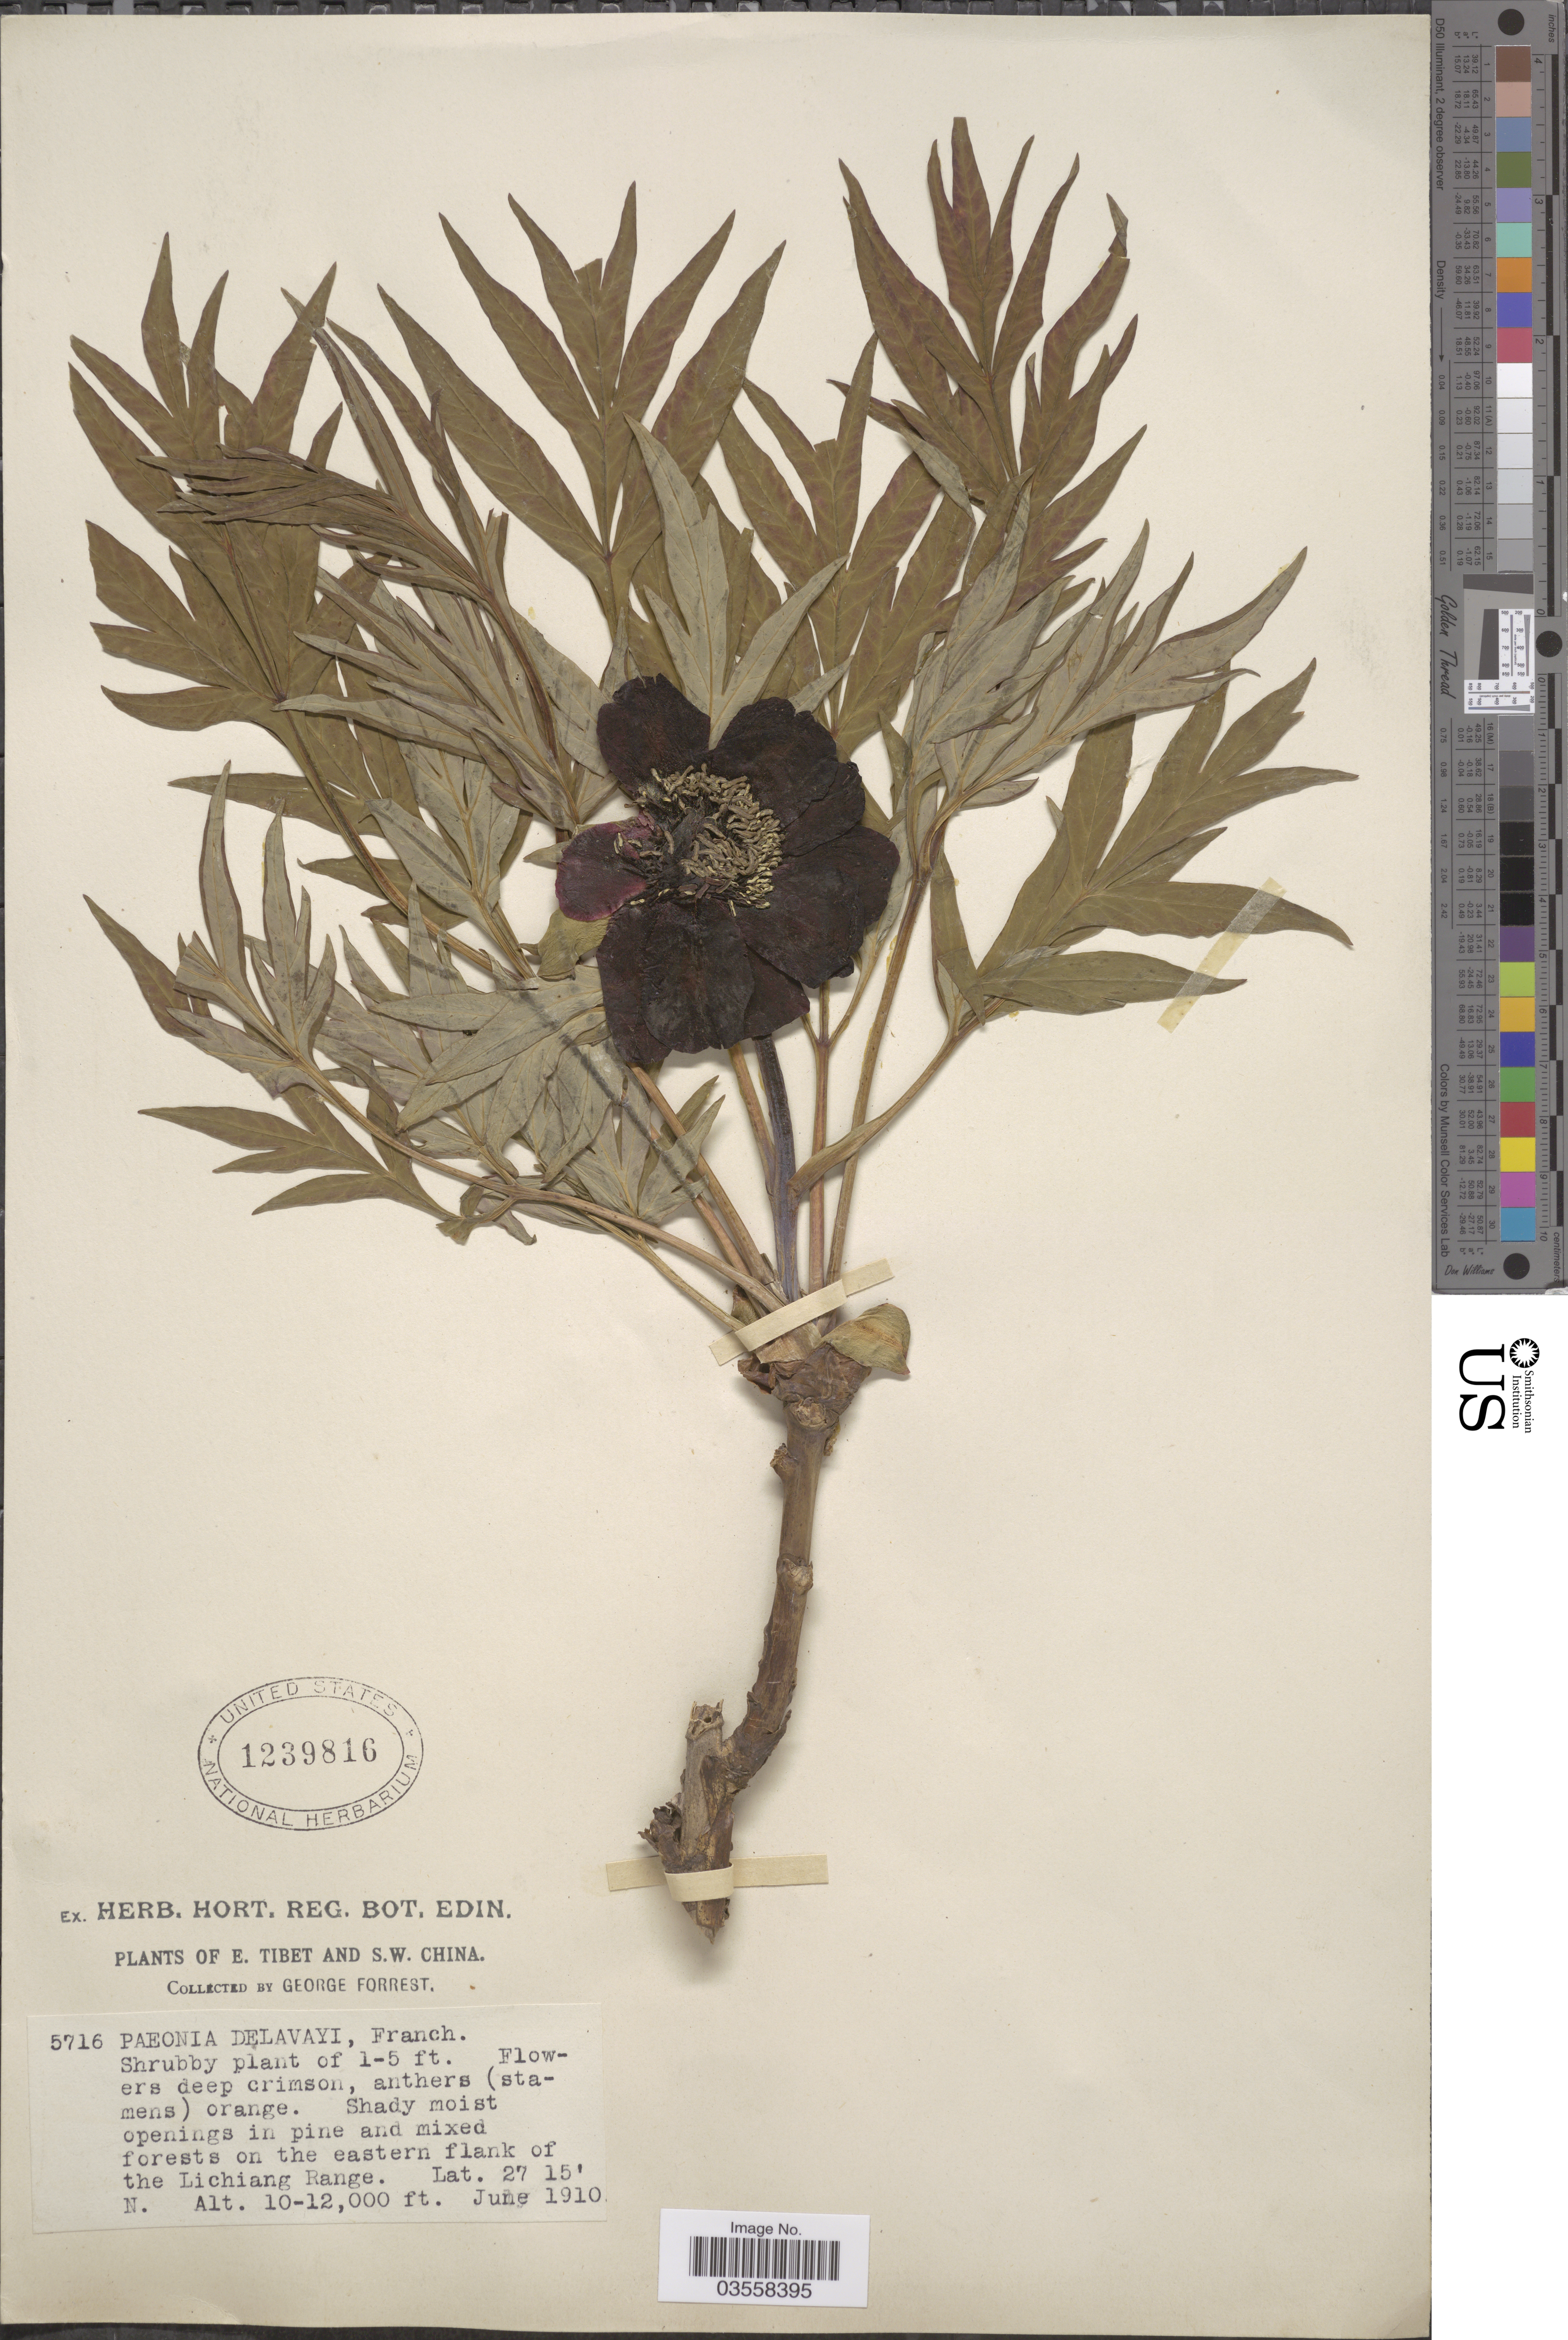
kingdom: Plantae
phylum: Tracheophyta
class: Magnoliopsida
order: Saxifragales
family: Paeoniaceae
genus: Paeonia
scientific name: Paeonia delavayi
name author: Franch.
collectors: G. Forrest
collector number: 5716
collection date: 1910-06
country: China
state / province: Xizang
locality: E. Tibet and S.W. China. On the eastern flank of the Lichiang Range.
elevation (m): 3048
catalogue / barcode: US 1239816